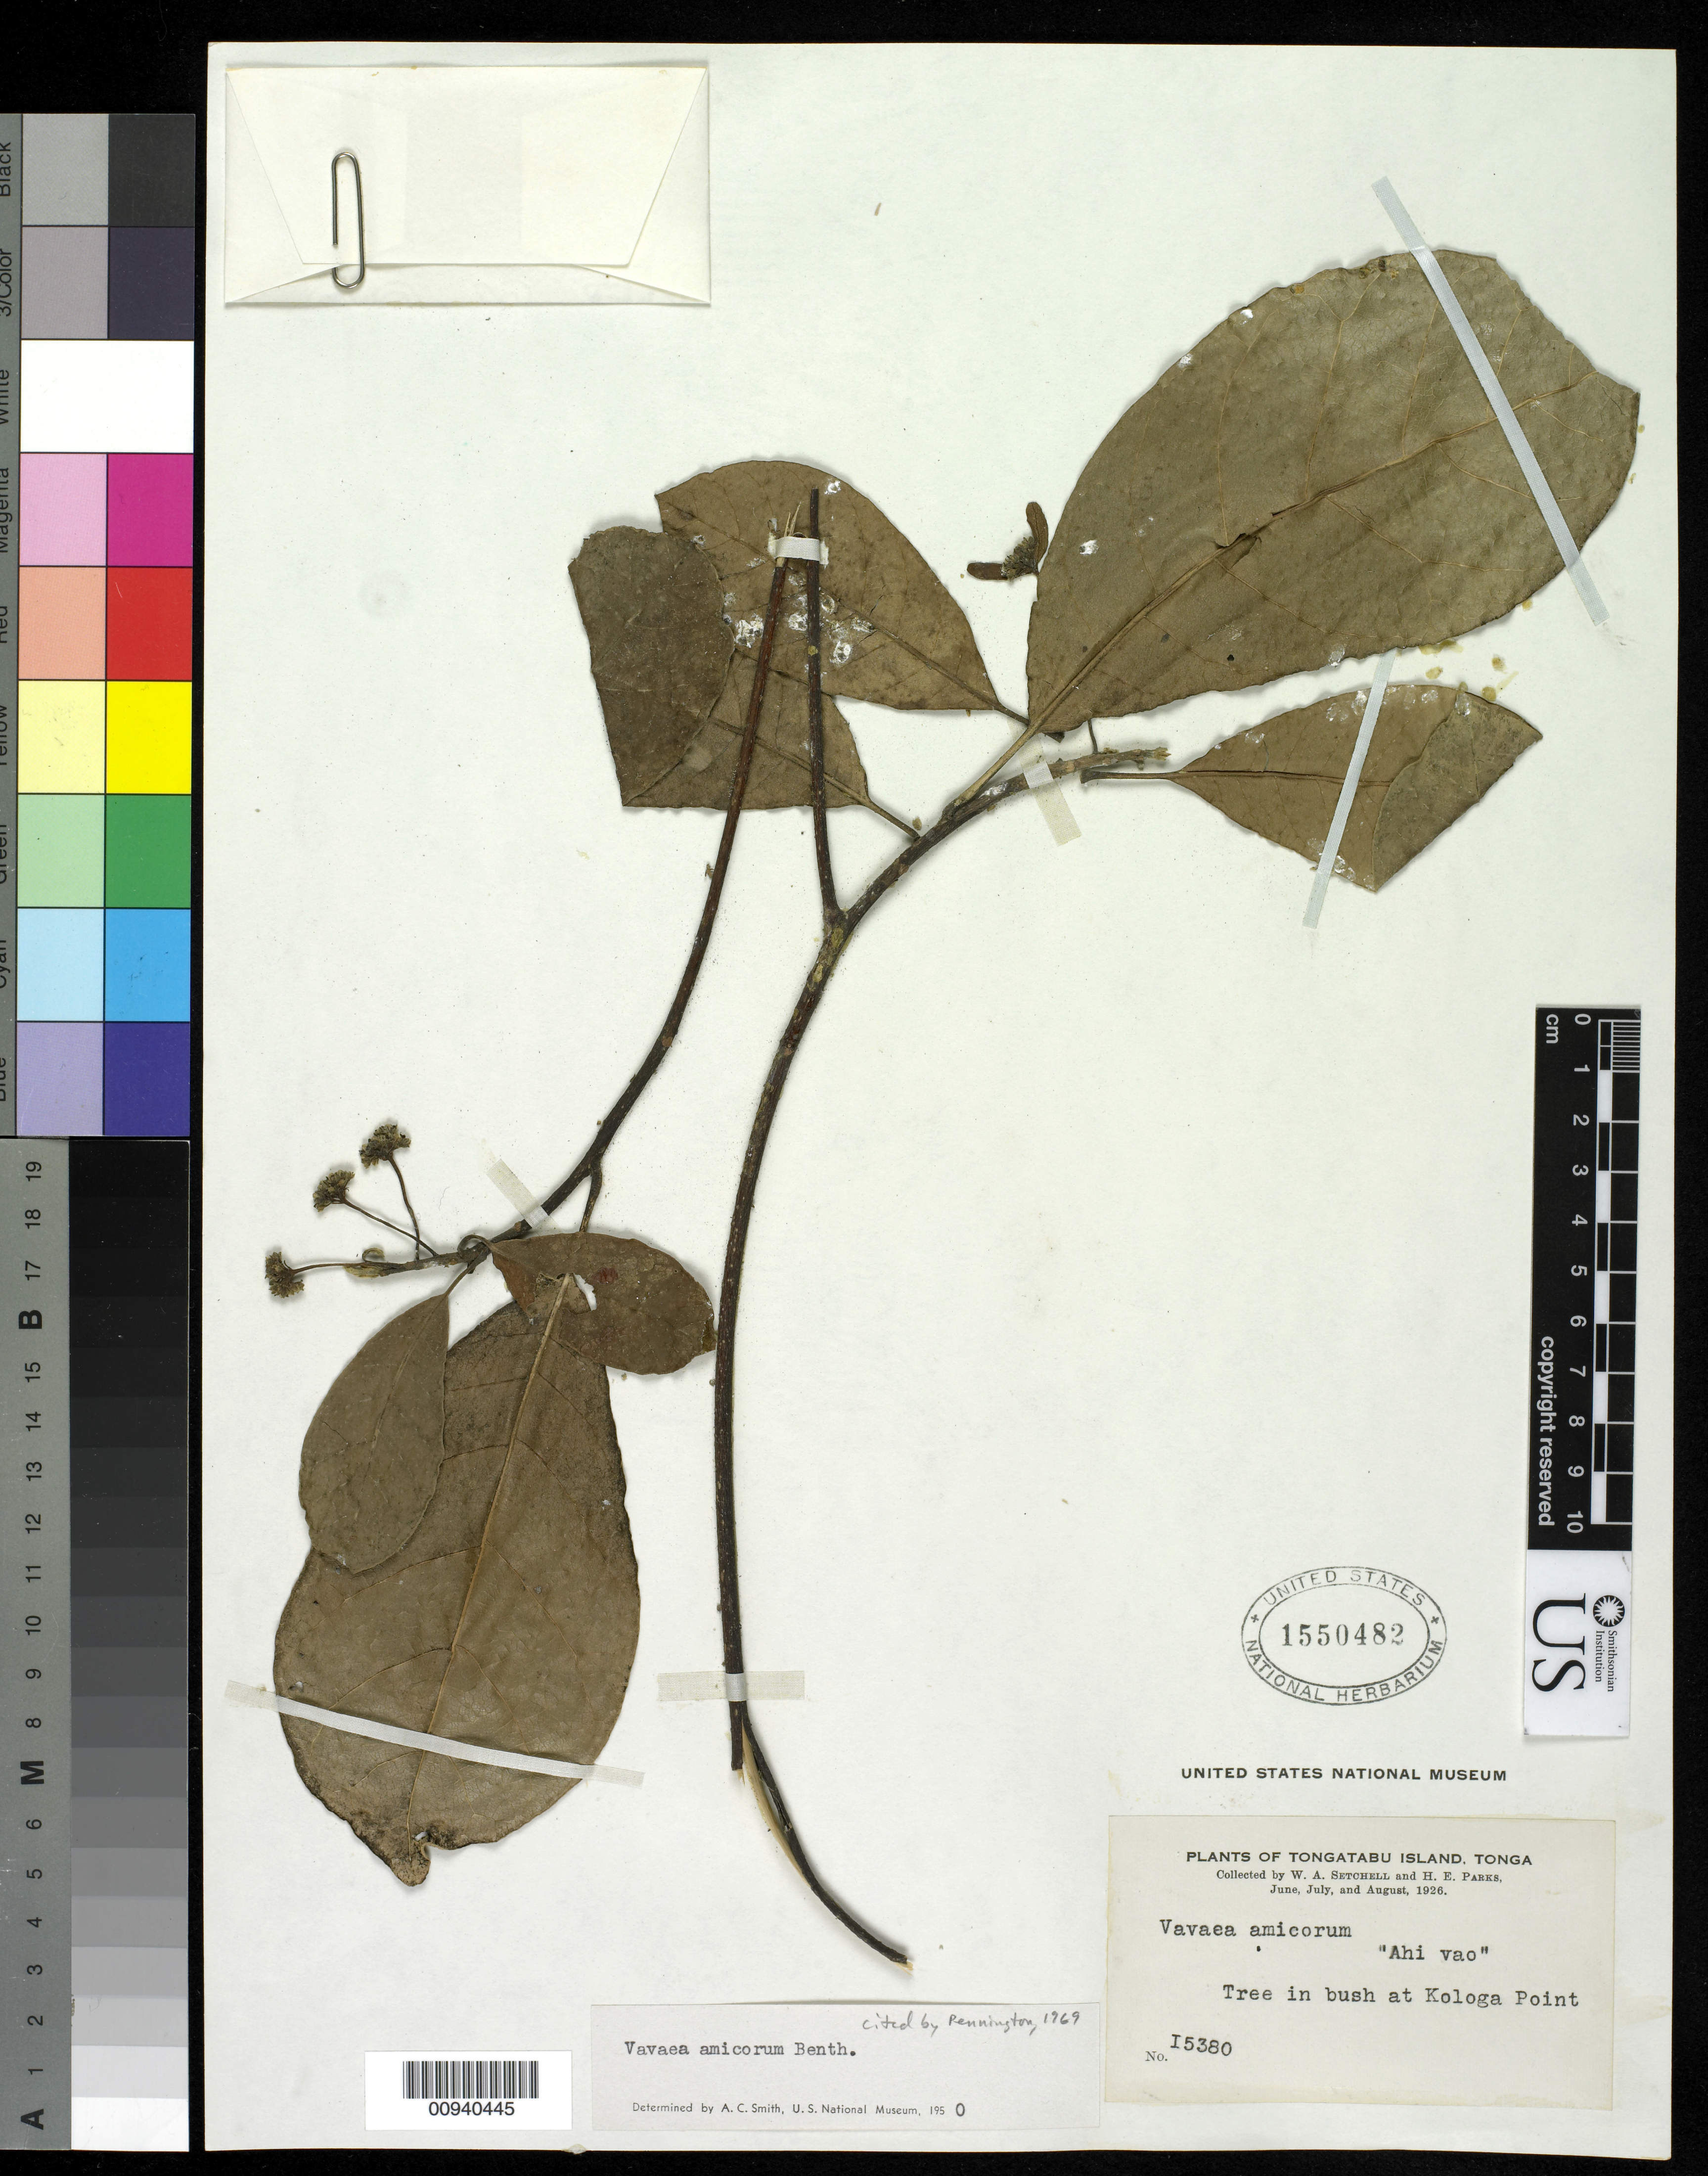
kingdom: Plantae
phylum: Tracheophyta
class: Magnoliopsida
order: Sapindales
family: Meliaceae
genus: Vavaea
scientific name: Vavaea amicorum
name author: Benth.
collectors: W. Setchell & H. E. Parks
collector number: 15380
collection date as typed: Jun 1926 to Aug 1926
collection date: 1926-06/1926-08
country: Tonga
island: Tongatapu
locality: Kologa Point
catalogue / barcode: US 1550482